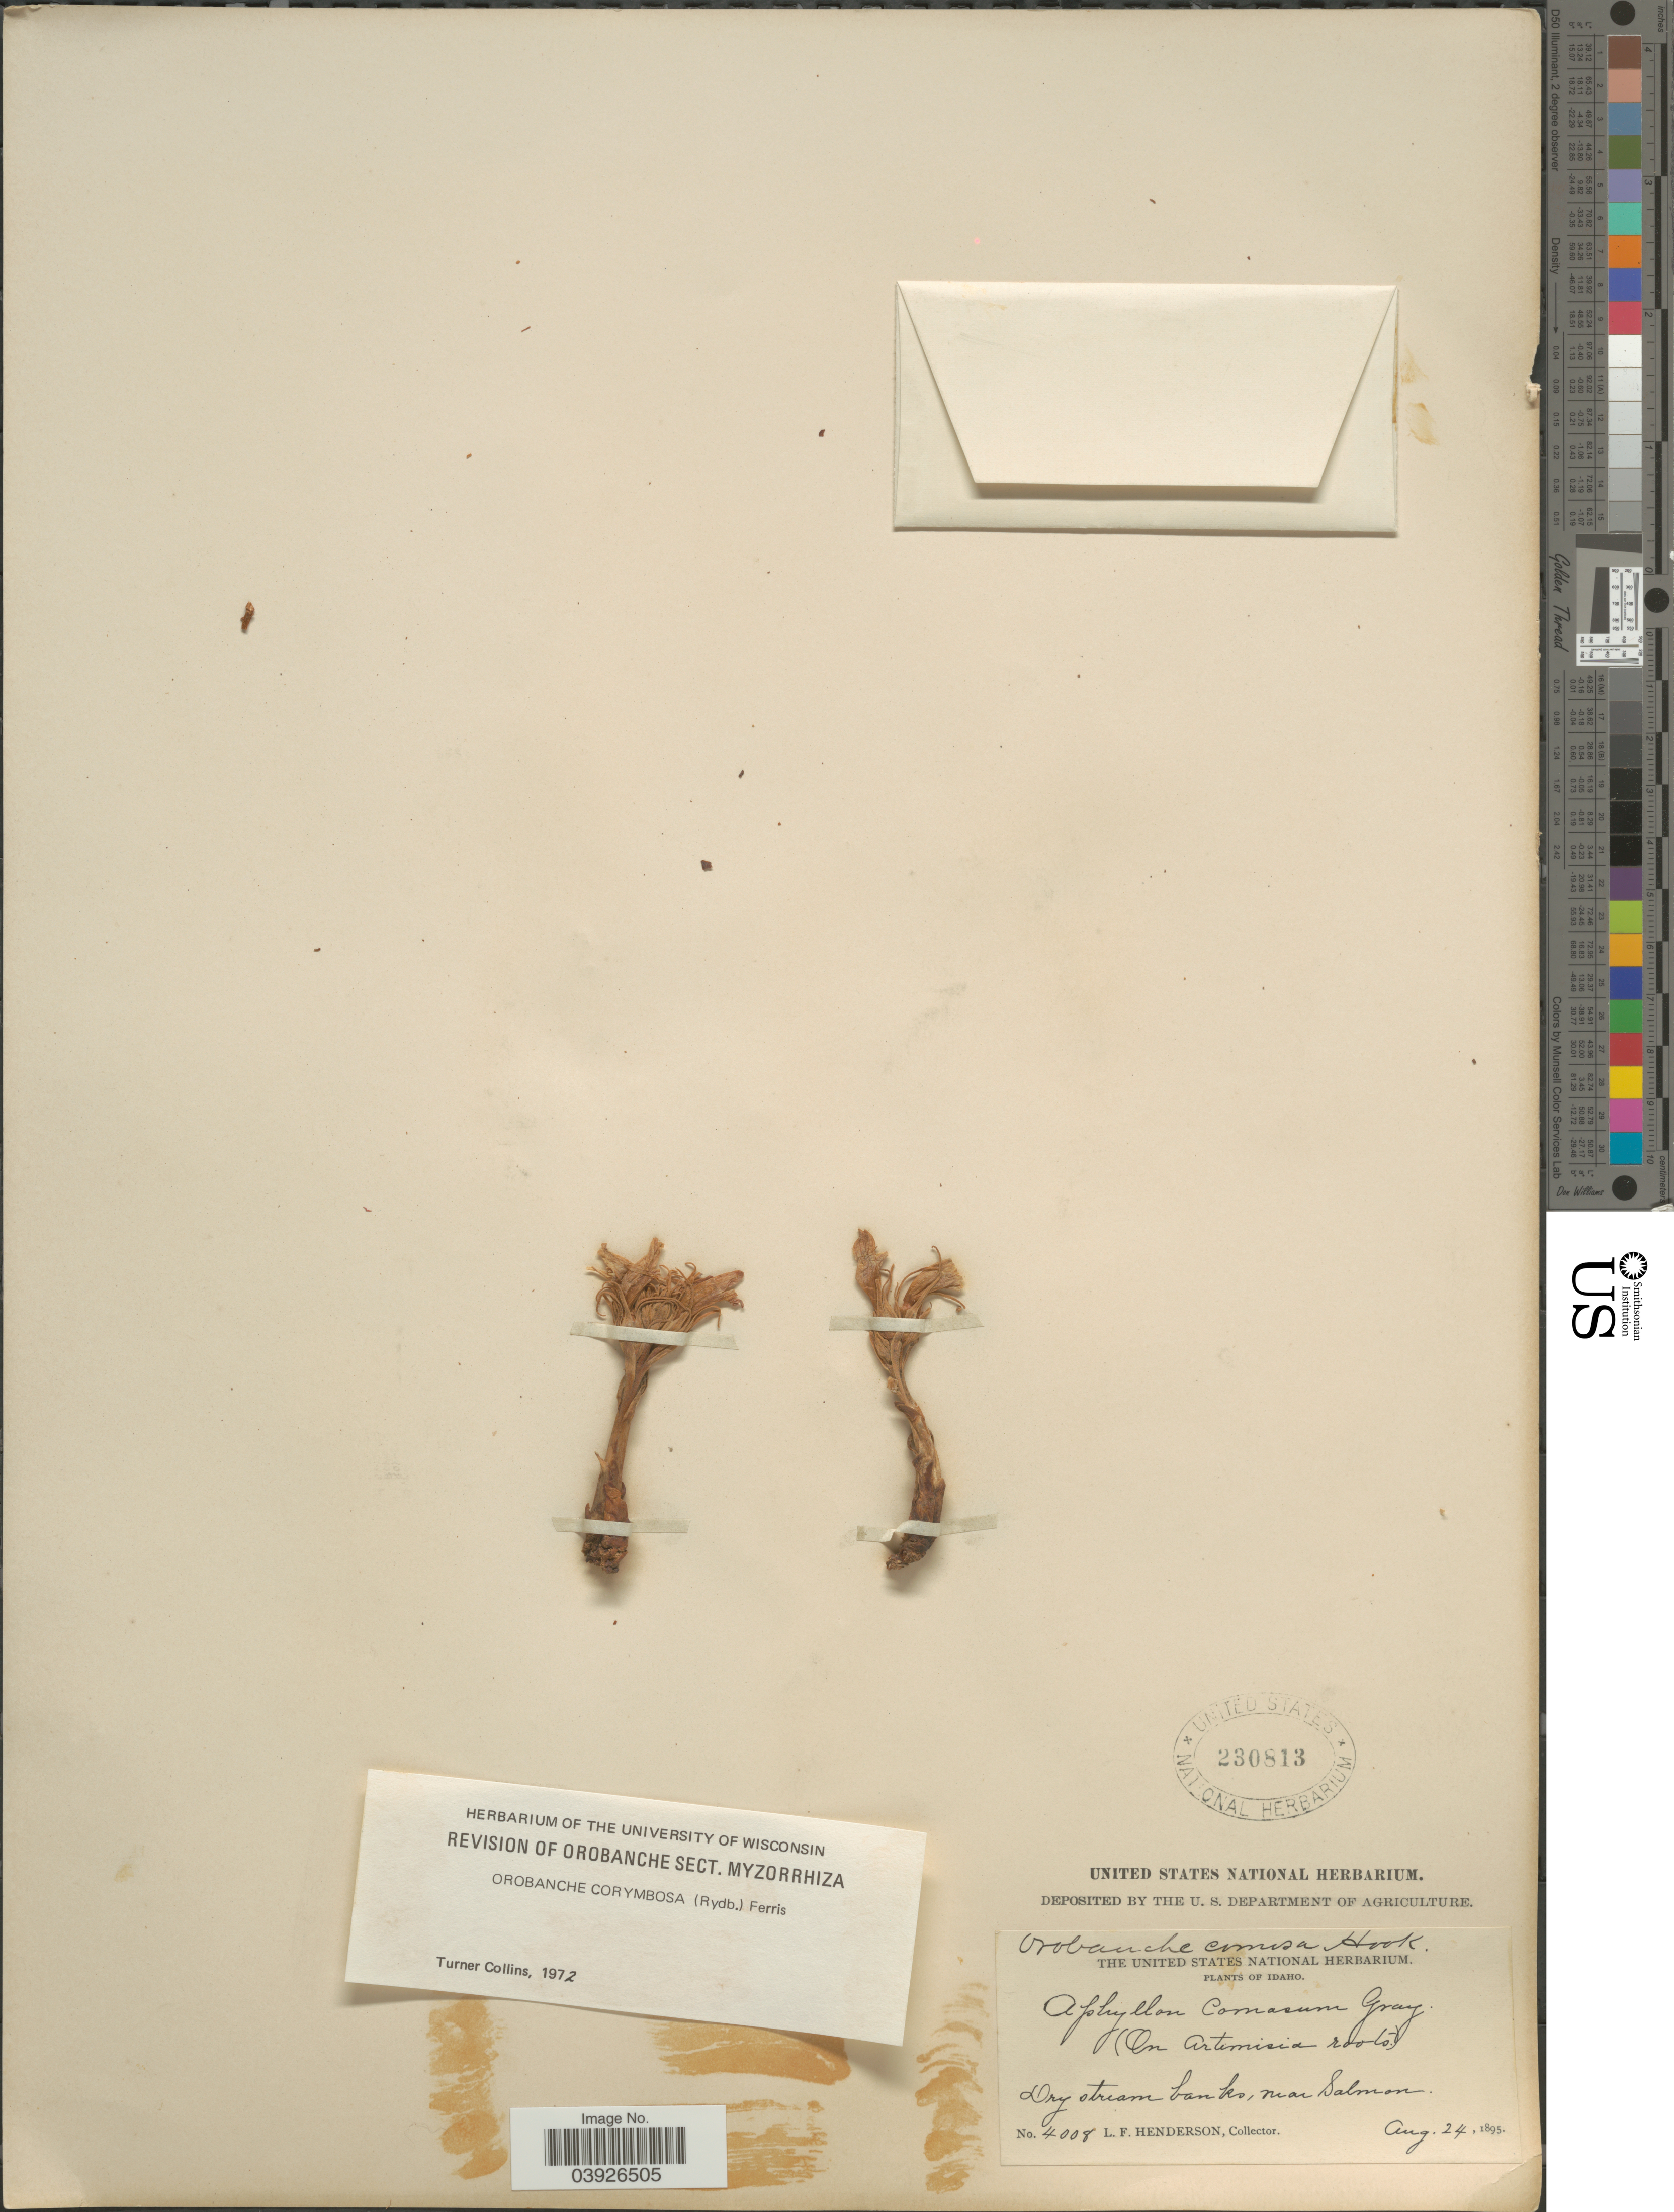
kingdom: Plantae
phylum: Tracheophyta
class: Magnoliopsida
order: Lamiales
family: Orobanchaceae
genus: Orobanche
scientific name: Orobanche corymbosa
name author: (Rydb.) Ferris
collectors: L. Henderson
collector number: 4008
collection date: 1895-08-24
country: United States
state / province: Idaho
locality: Dry stream banks, near Salmon.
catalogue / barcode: US 230813